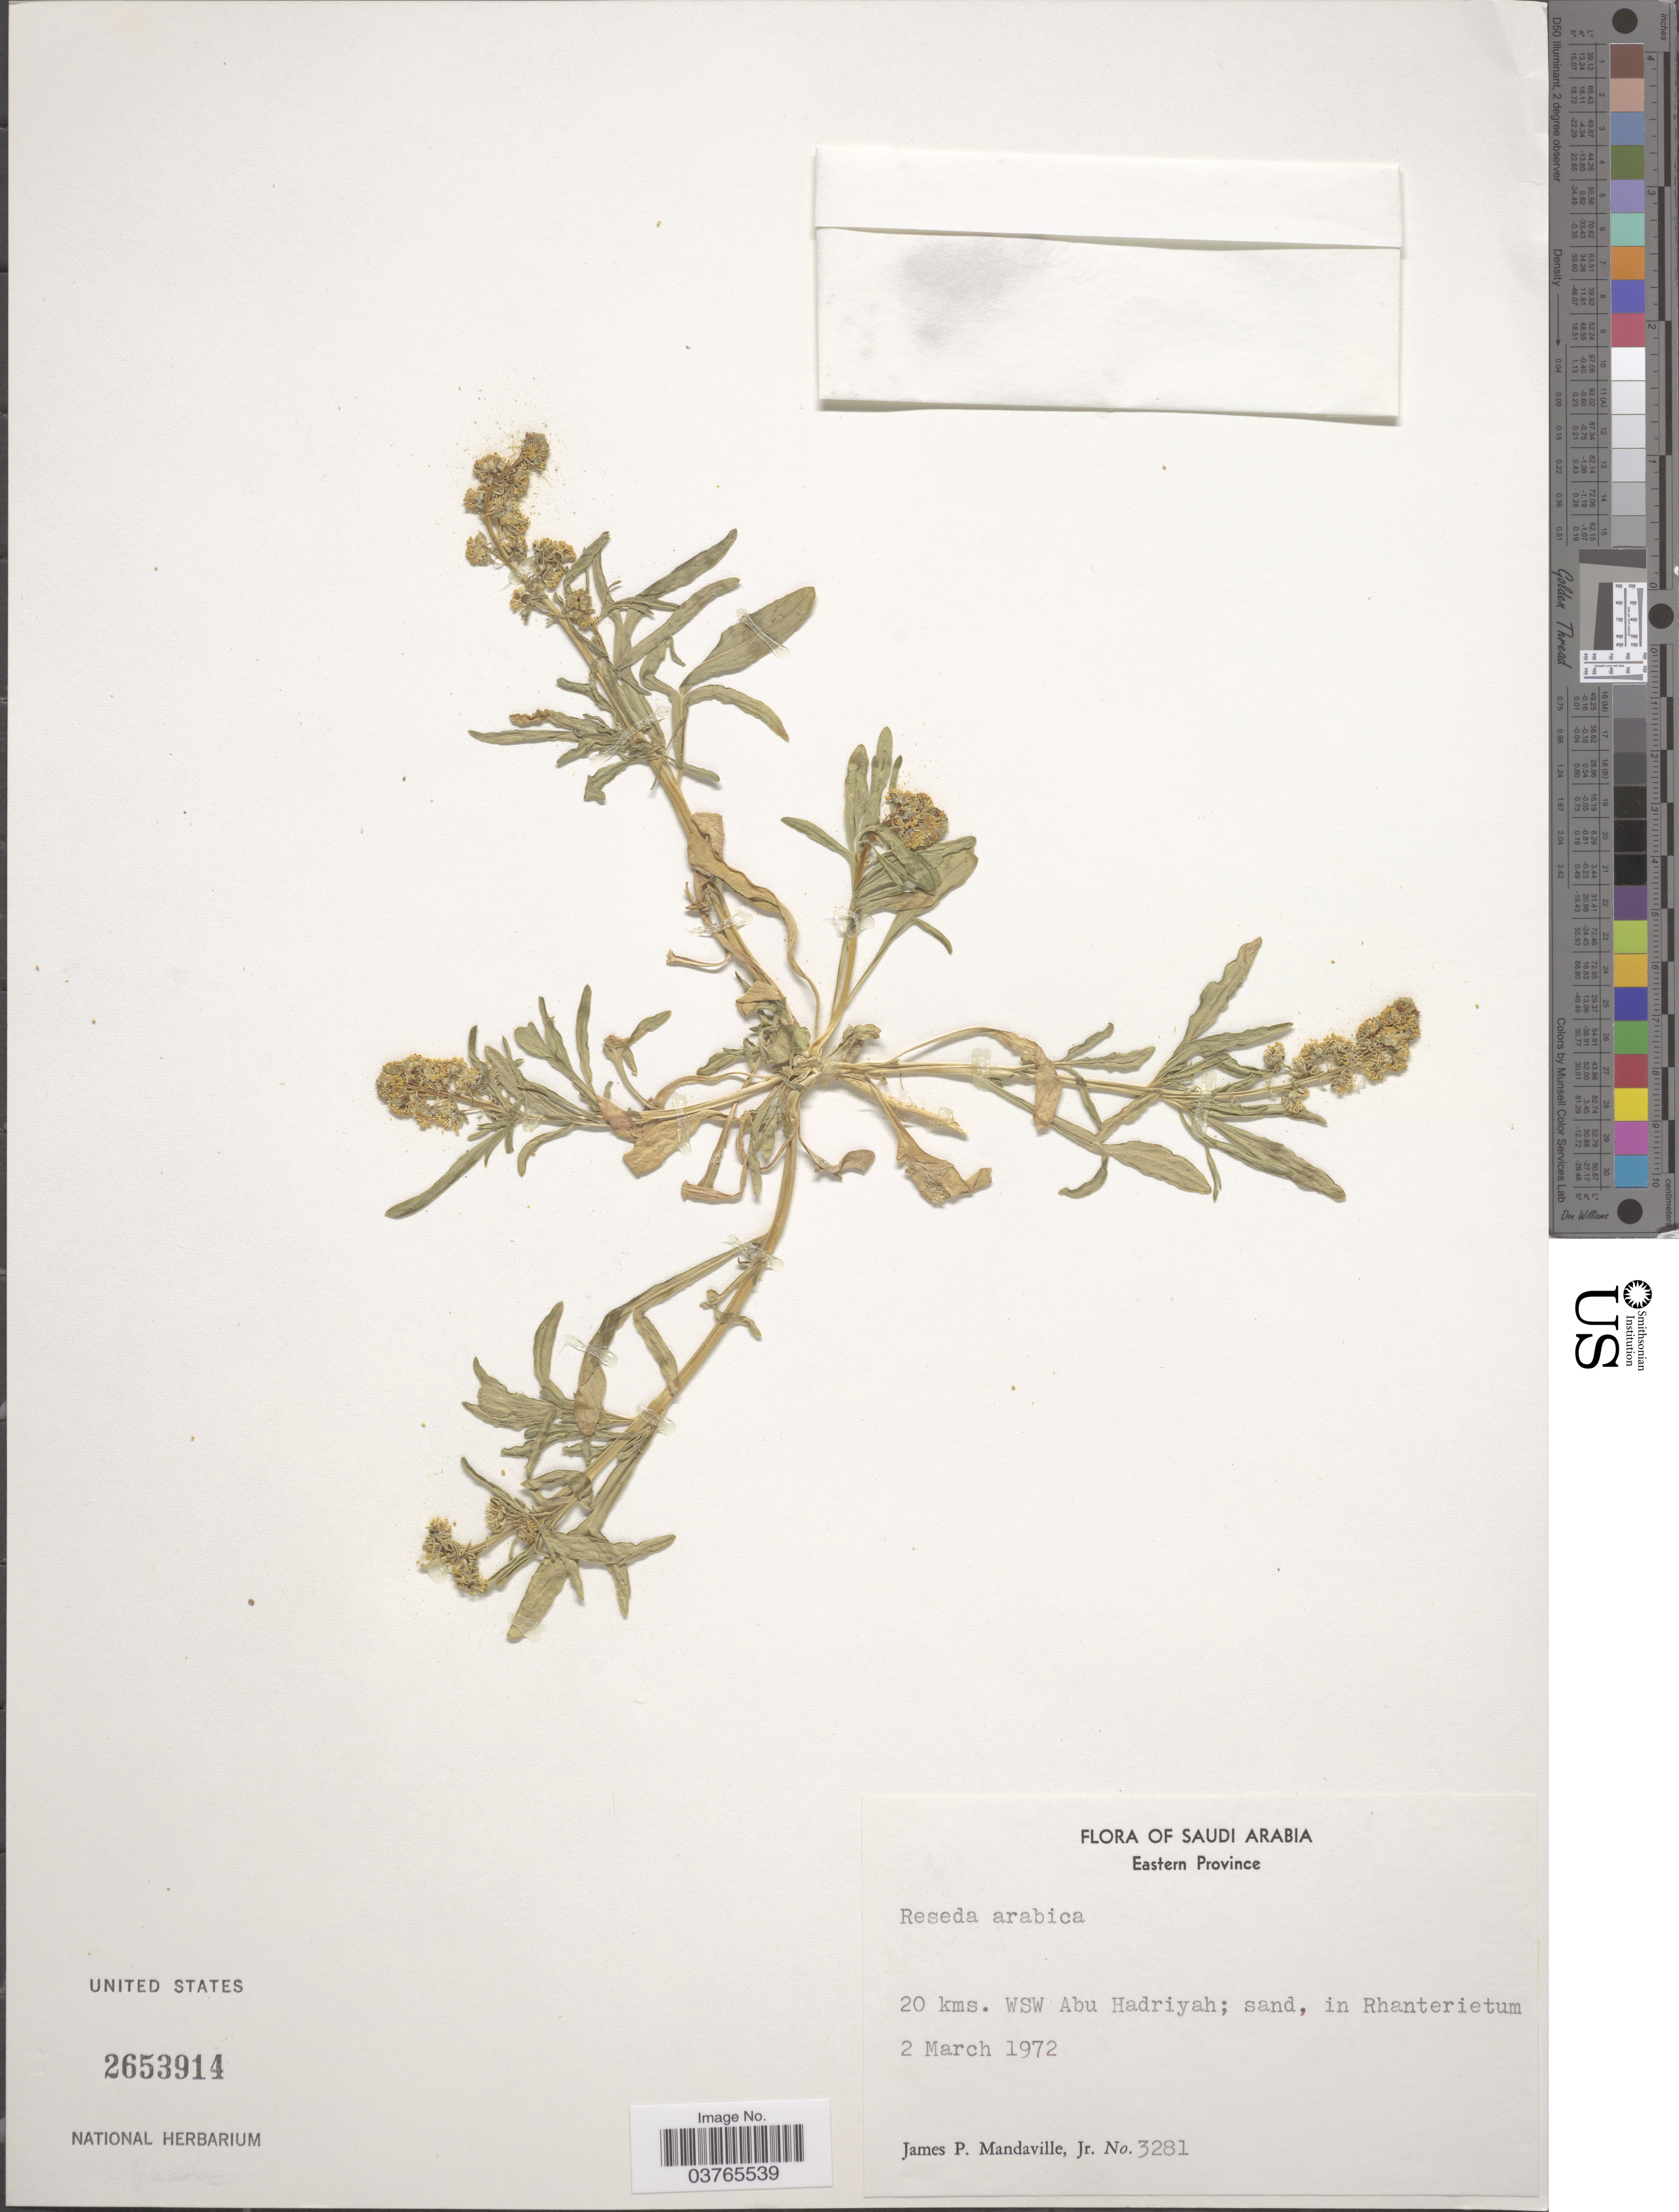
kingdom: Plantae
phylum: Tracheophyta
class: Magnoliopsida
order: Brassicales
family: Resedaceae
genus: Reseda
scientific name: Reseda arabica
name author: Boiss.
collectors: J. Mandaville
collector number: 3281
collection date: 1972-03-02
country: Saudi Arabia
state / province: Ash Sharqiyah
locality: Eastern Province. 20 kms. WSW Abu Hadriyah.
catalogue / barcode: US 2653914